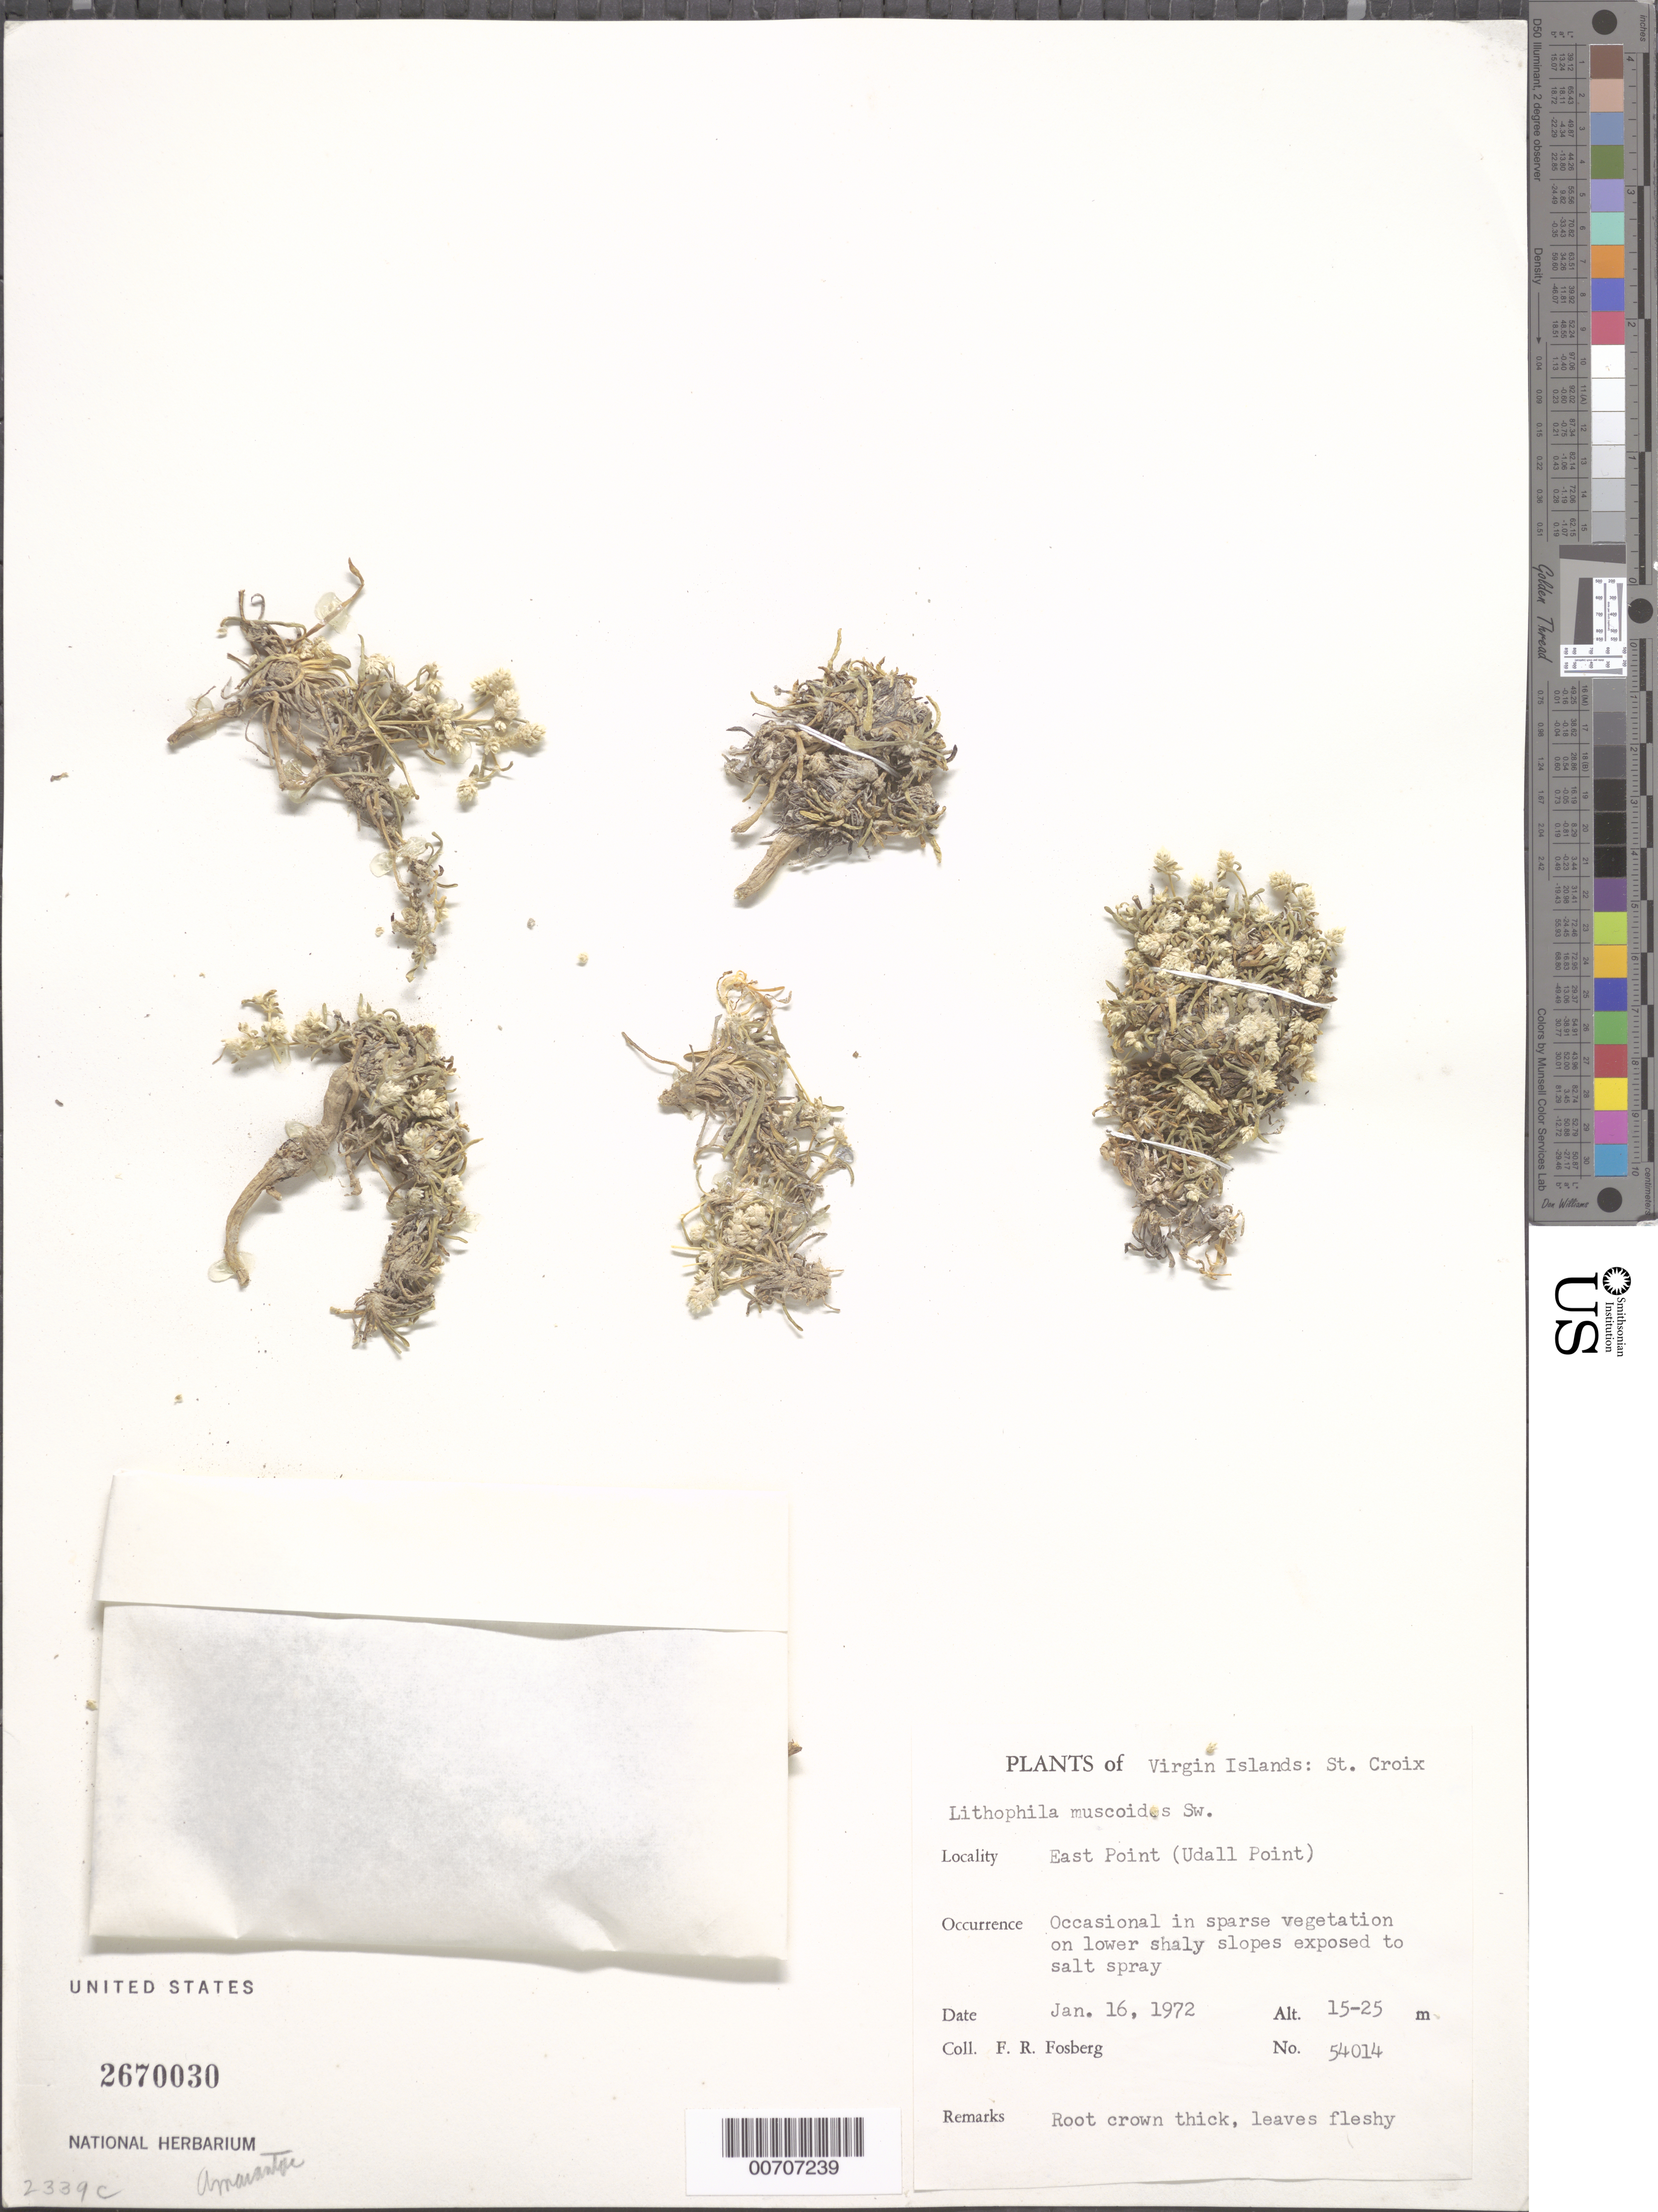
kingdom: Plantae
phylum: Tracheophyta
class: Magnoliopsida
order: Caryophyllales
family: Amaranthaceae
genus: Gomphrena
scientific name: Gomphrena muscoides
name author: (Sw.) T. Ortuño & Borsch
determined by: Strong, Mark T., (BOT), Smithsonian Institution - National Museum of Natural History (UNITED STATES)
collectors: F. R. Fosberg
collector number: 54014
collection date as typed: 16 Jan 1972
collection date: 1972-01-16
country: U.S. Virgin Islands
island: St. Croix Island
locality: East Point (Udall Point)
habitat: In sparse vegetation on lower shaly slopes exposed to salt spray.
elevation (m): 15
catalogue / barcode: US 2670030